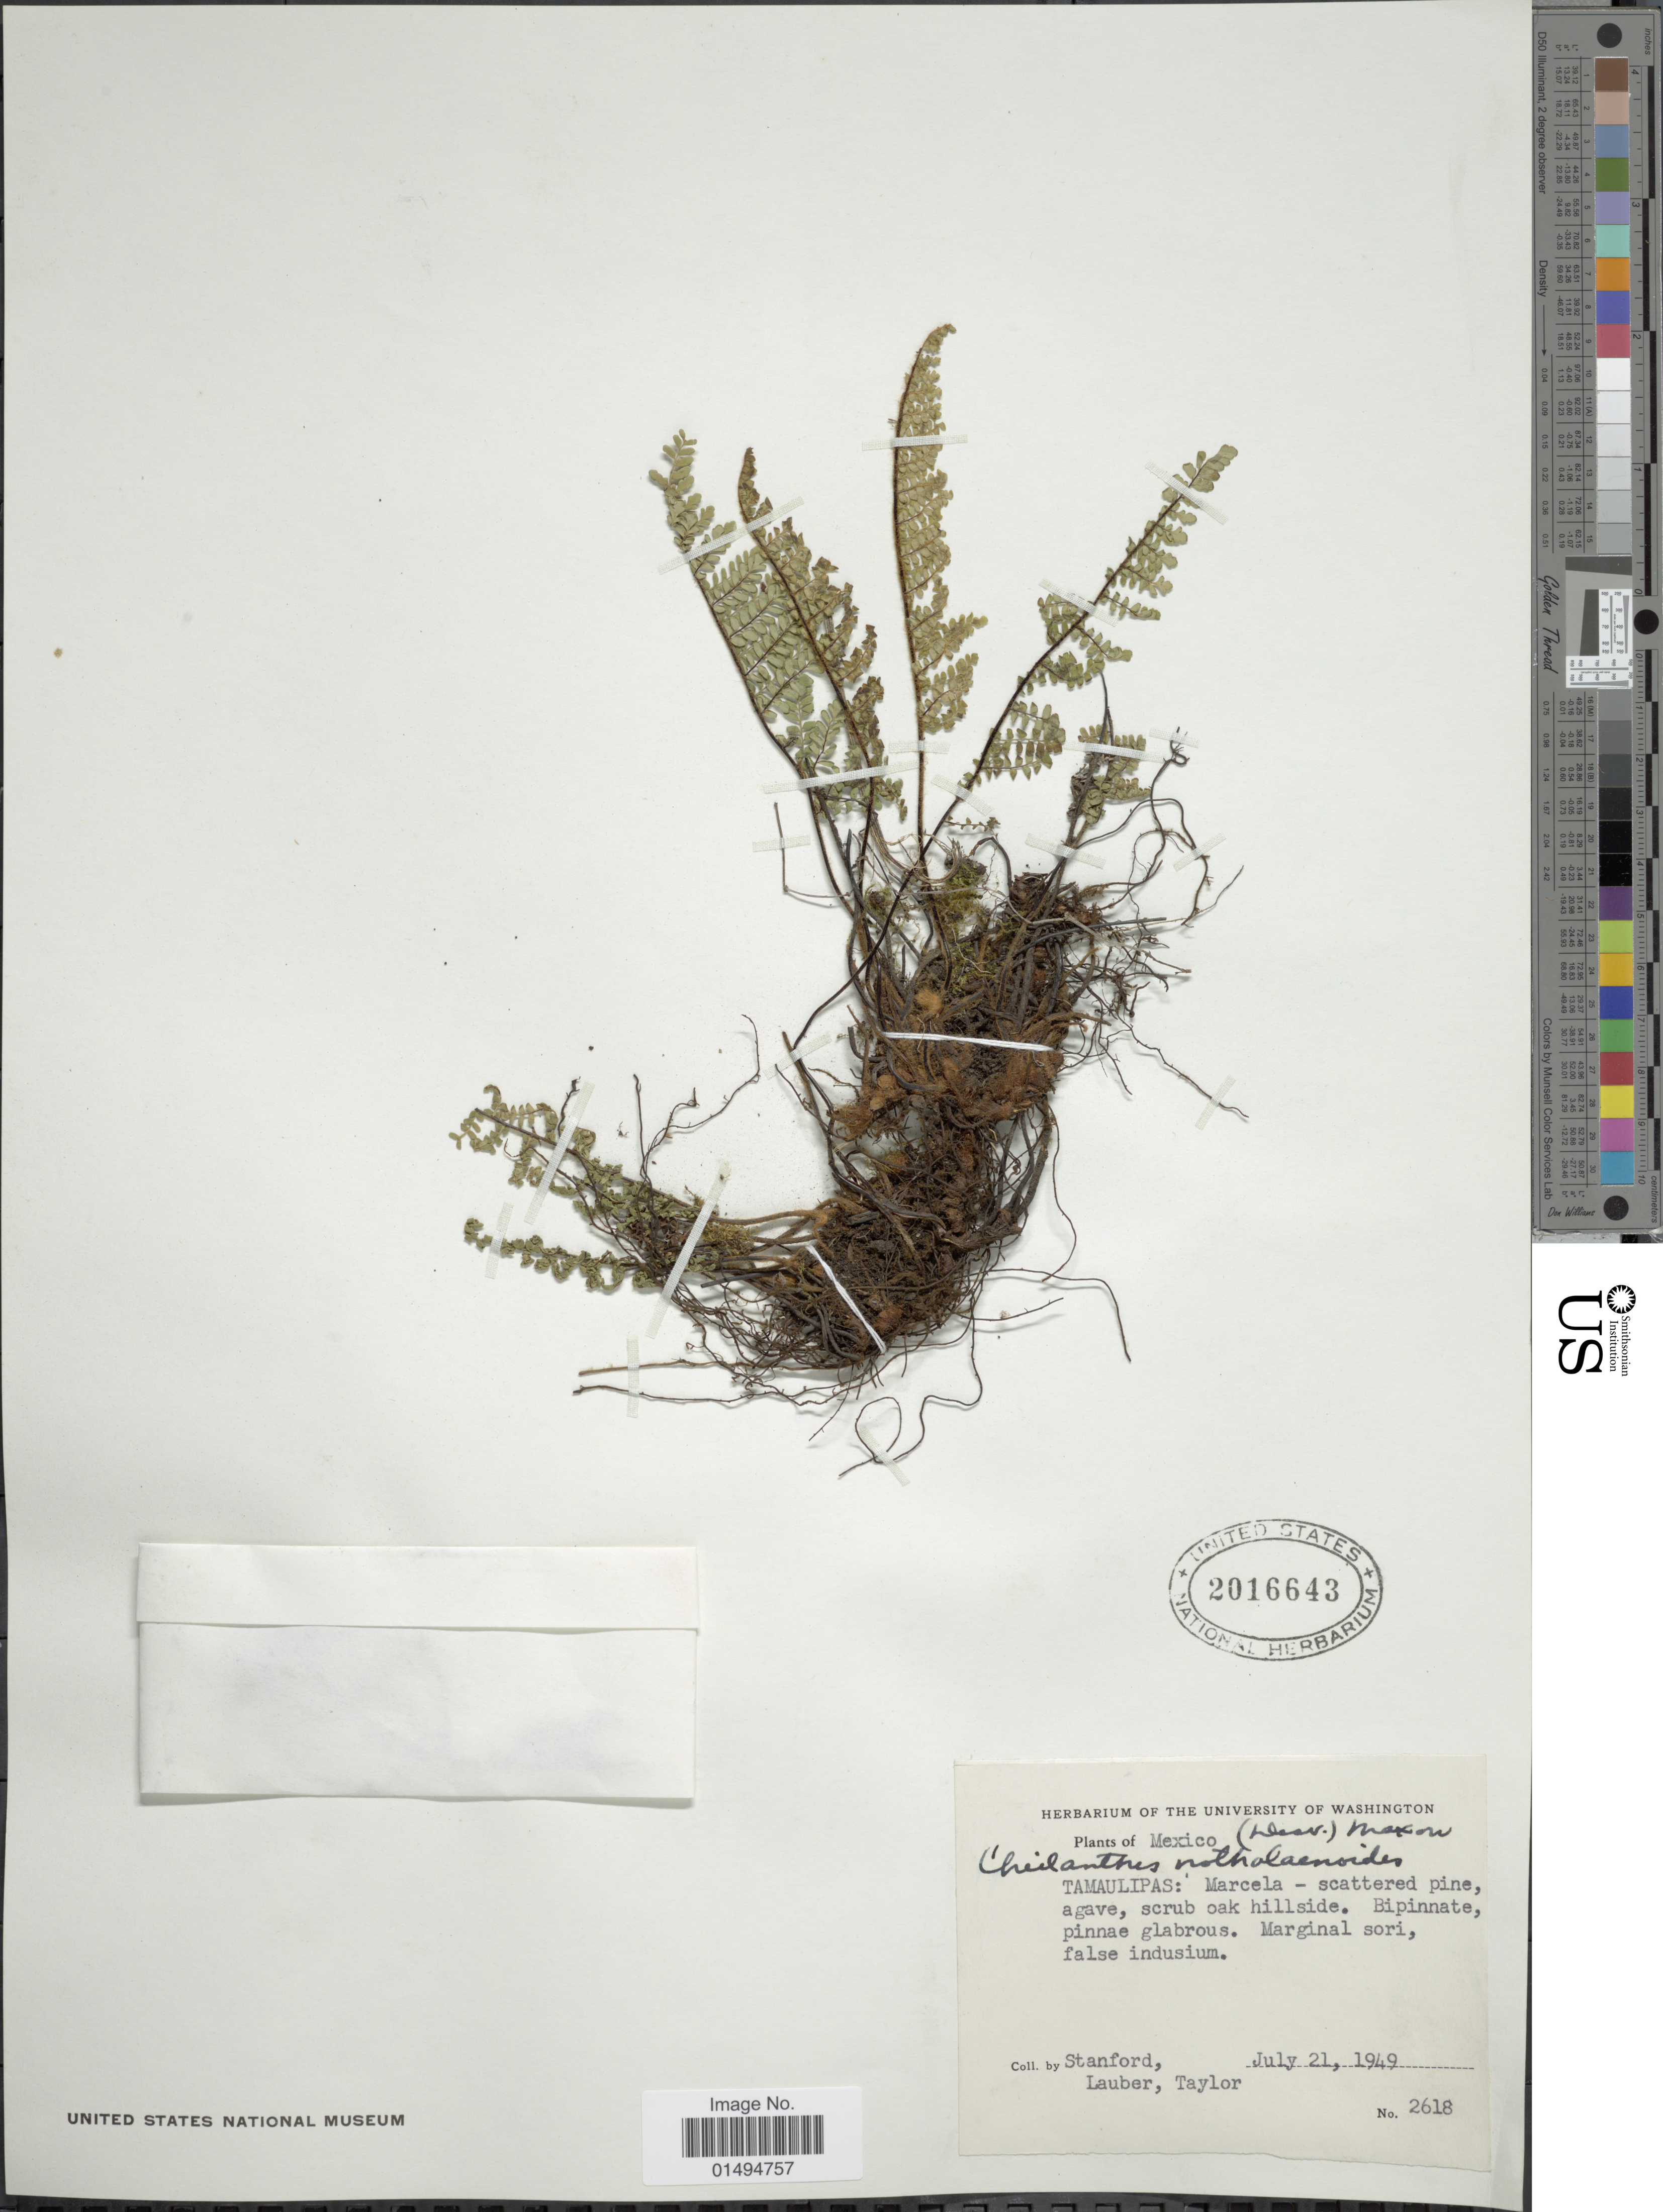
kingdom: Plantae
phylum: Tracheophyta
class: Polypodiopsida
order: Polypodiales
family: Pteridaceae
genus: Myriopteris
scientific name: Myriopteris notholaenoides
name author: (Desv.) Grusz & Windham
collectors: -. Stanford, Lauber, -- & -- Taylor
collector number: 2618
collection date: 1949-07-21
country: Mexico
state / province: Tamaulipas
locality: Marcela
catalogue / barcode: US 2016643